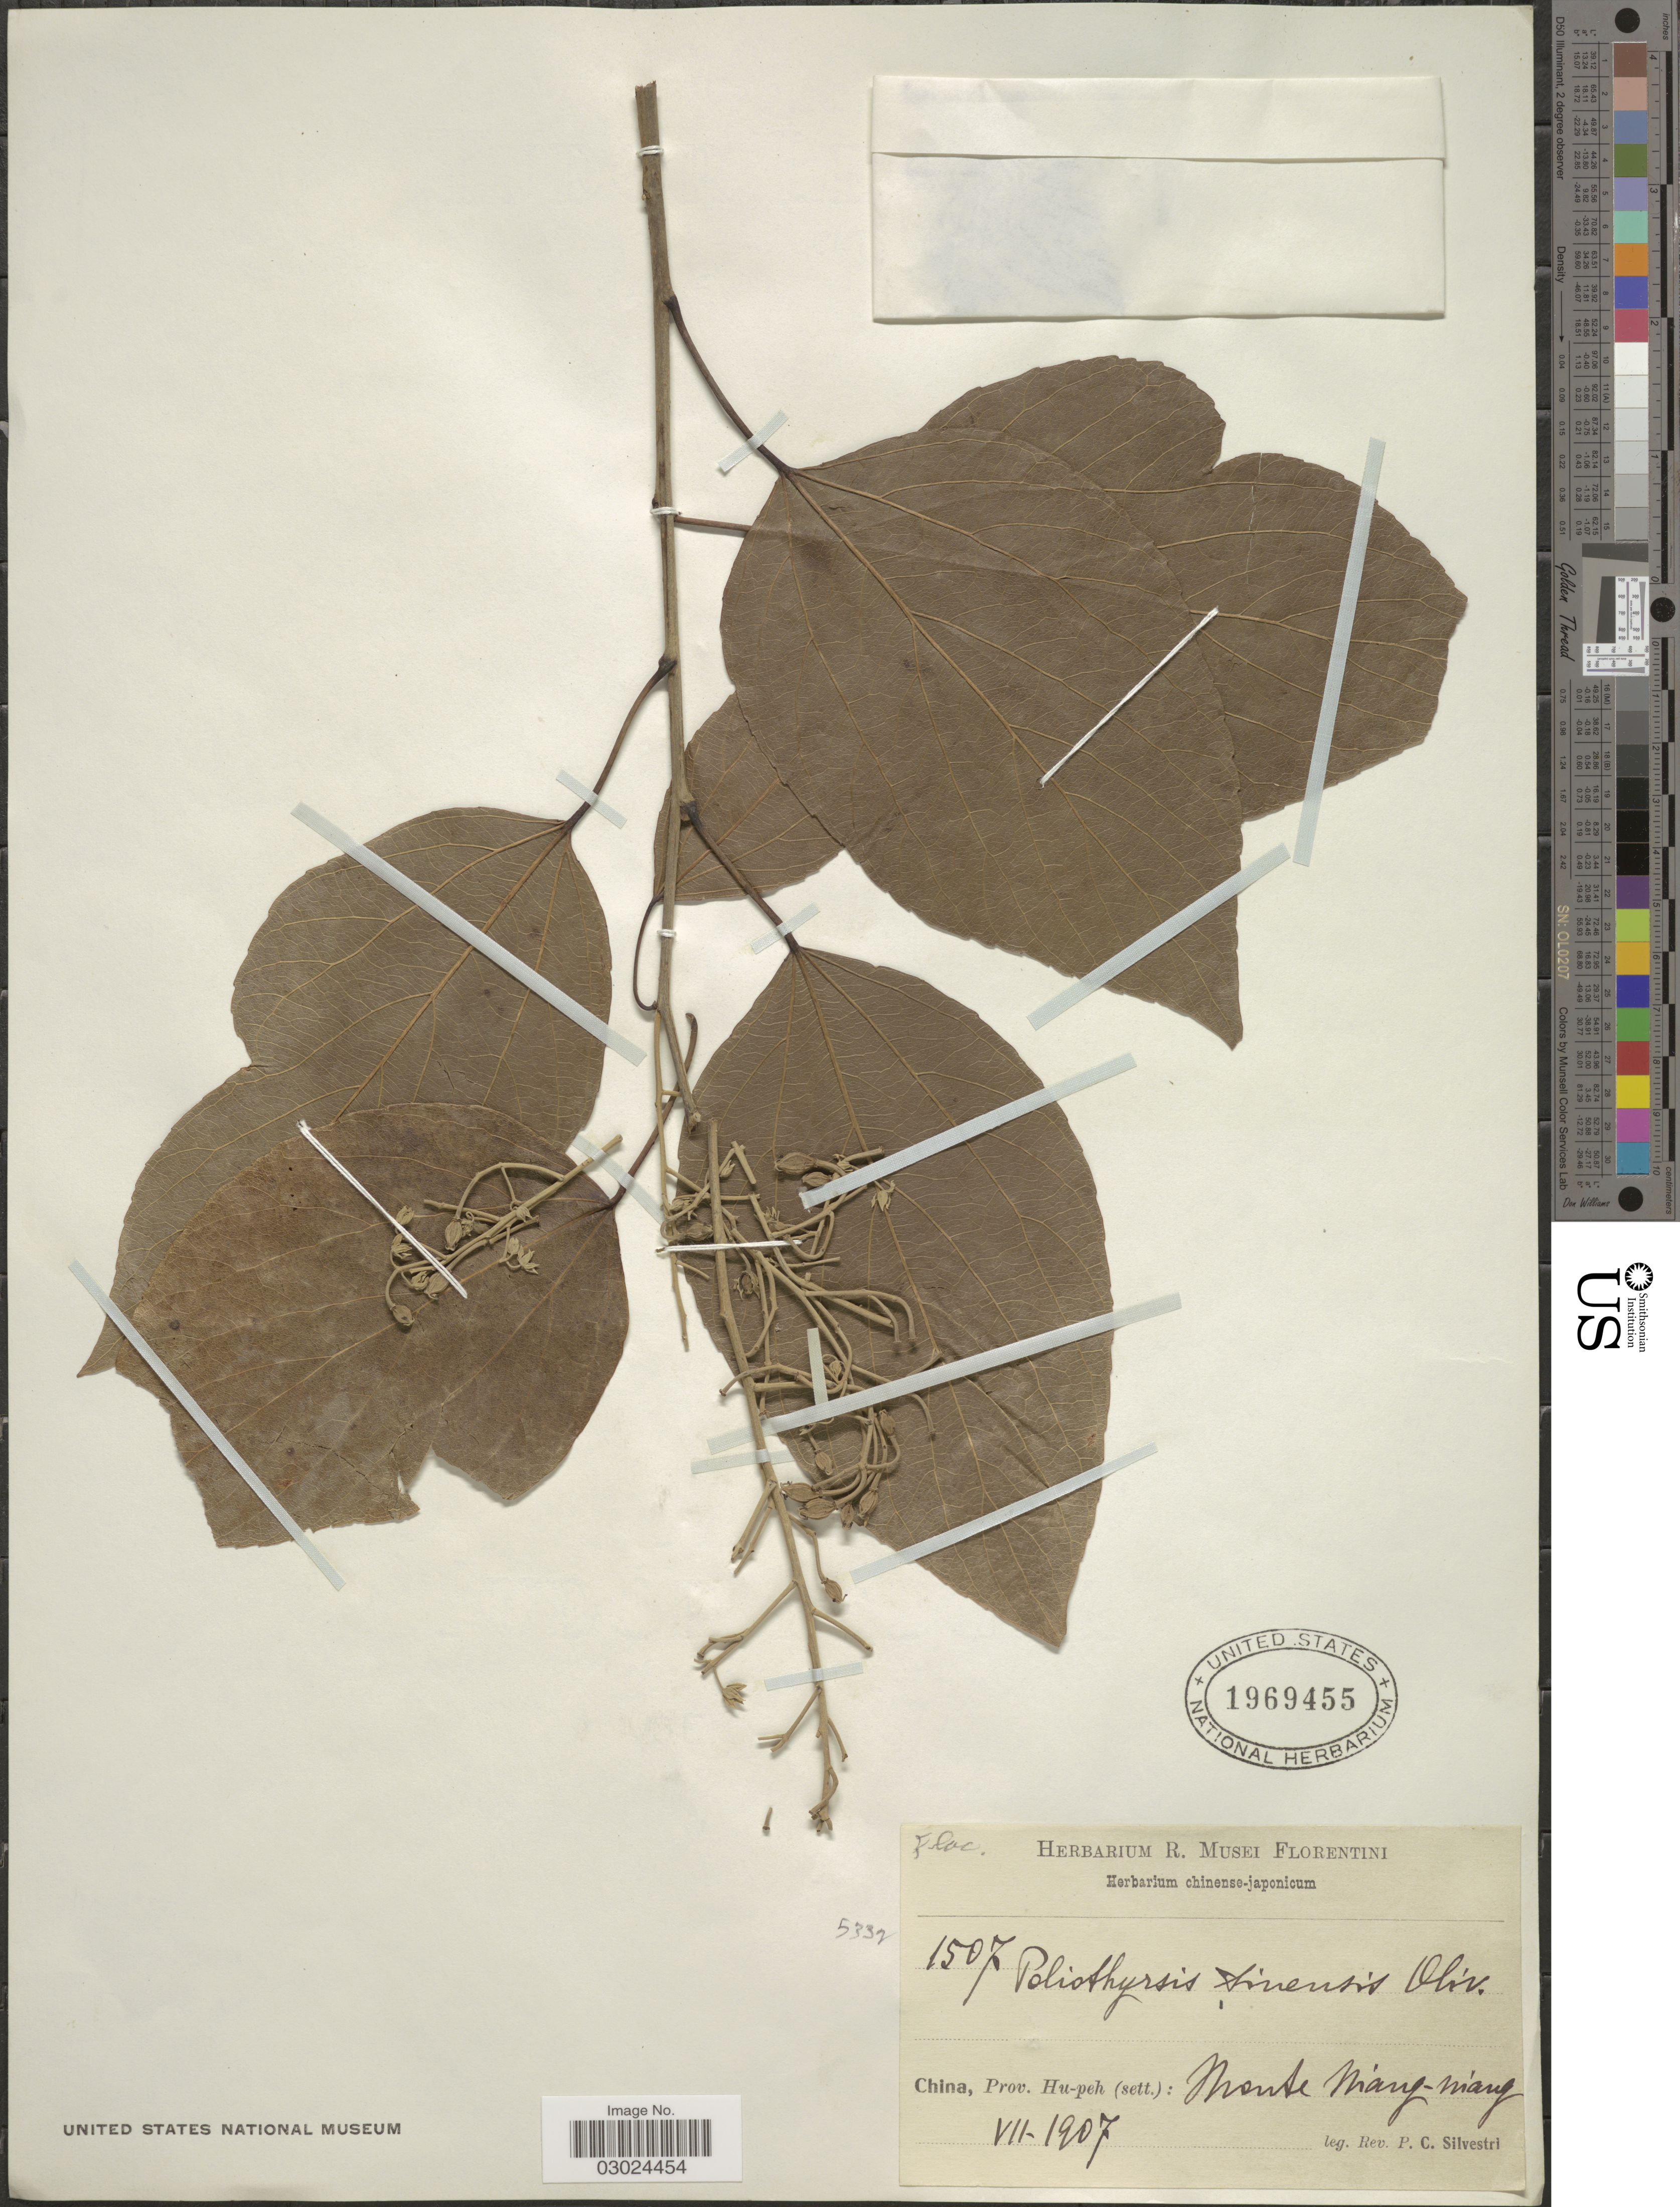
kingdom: Plantae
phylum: Tracheophyta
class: Magnoliopsida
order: Malpighiales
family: Salicaceae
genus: Poliothyrsis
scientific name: Poliothyrsis sinensis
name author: Oliv.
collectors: P. Silvestri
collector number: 1507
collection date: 1907-07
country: China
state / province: Hubei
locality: Prov. Hu-peh (sett.): Monte Niang-niang.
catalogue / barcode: US 1969455